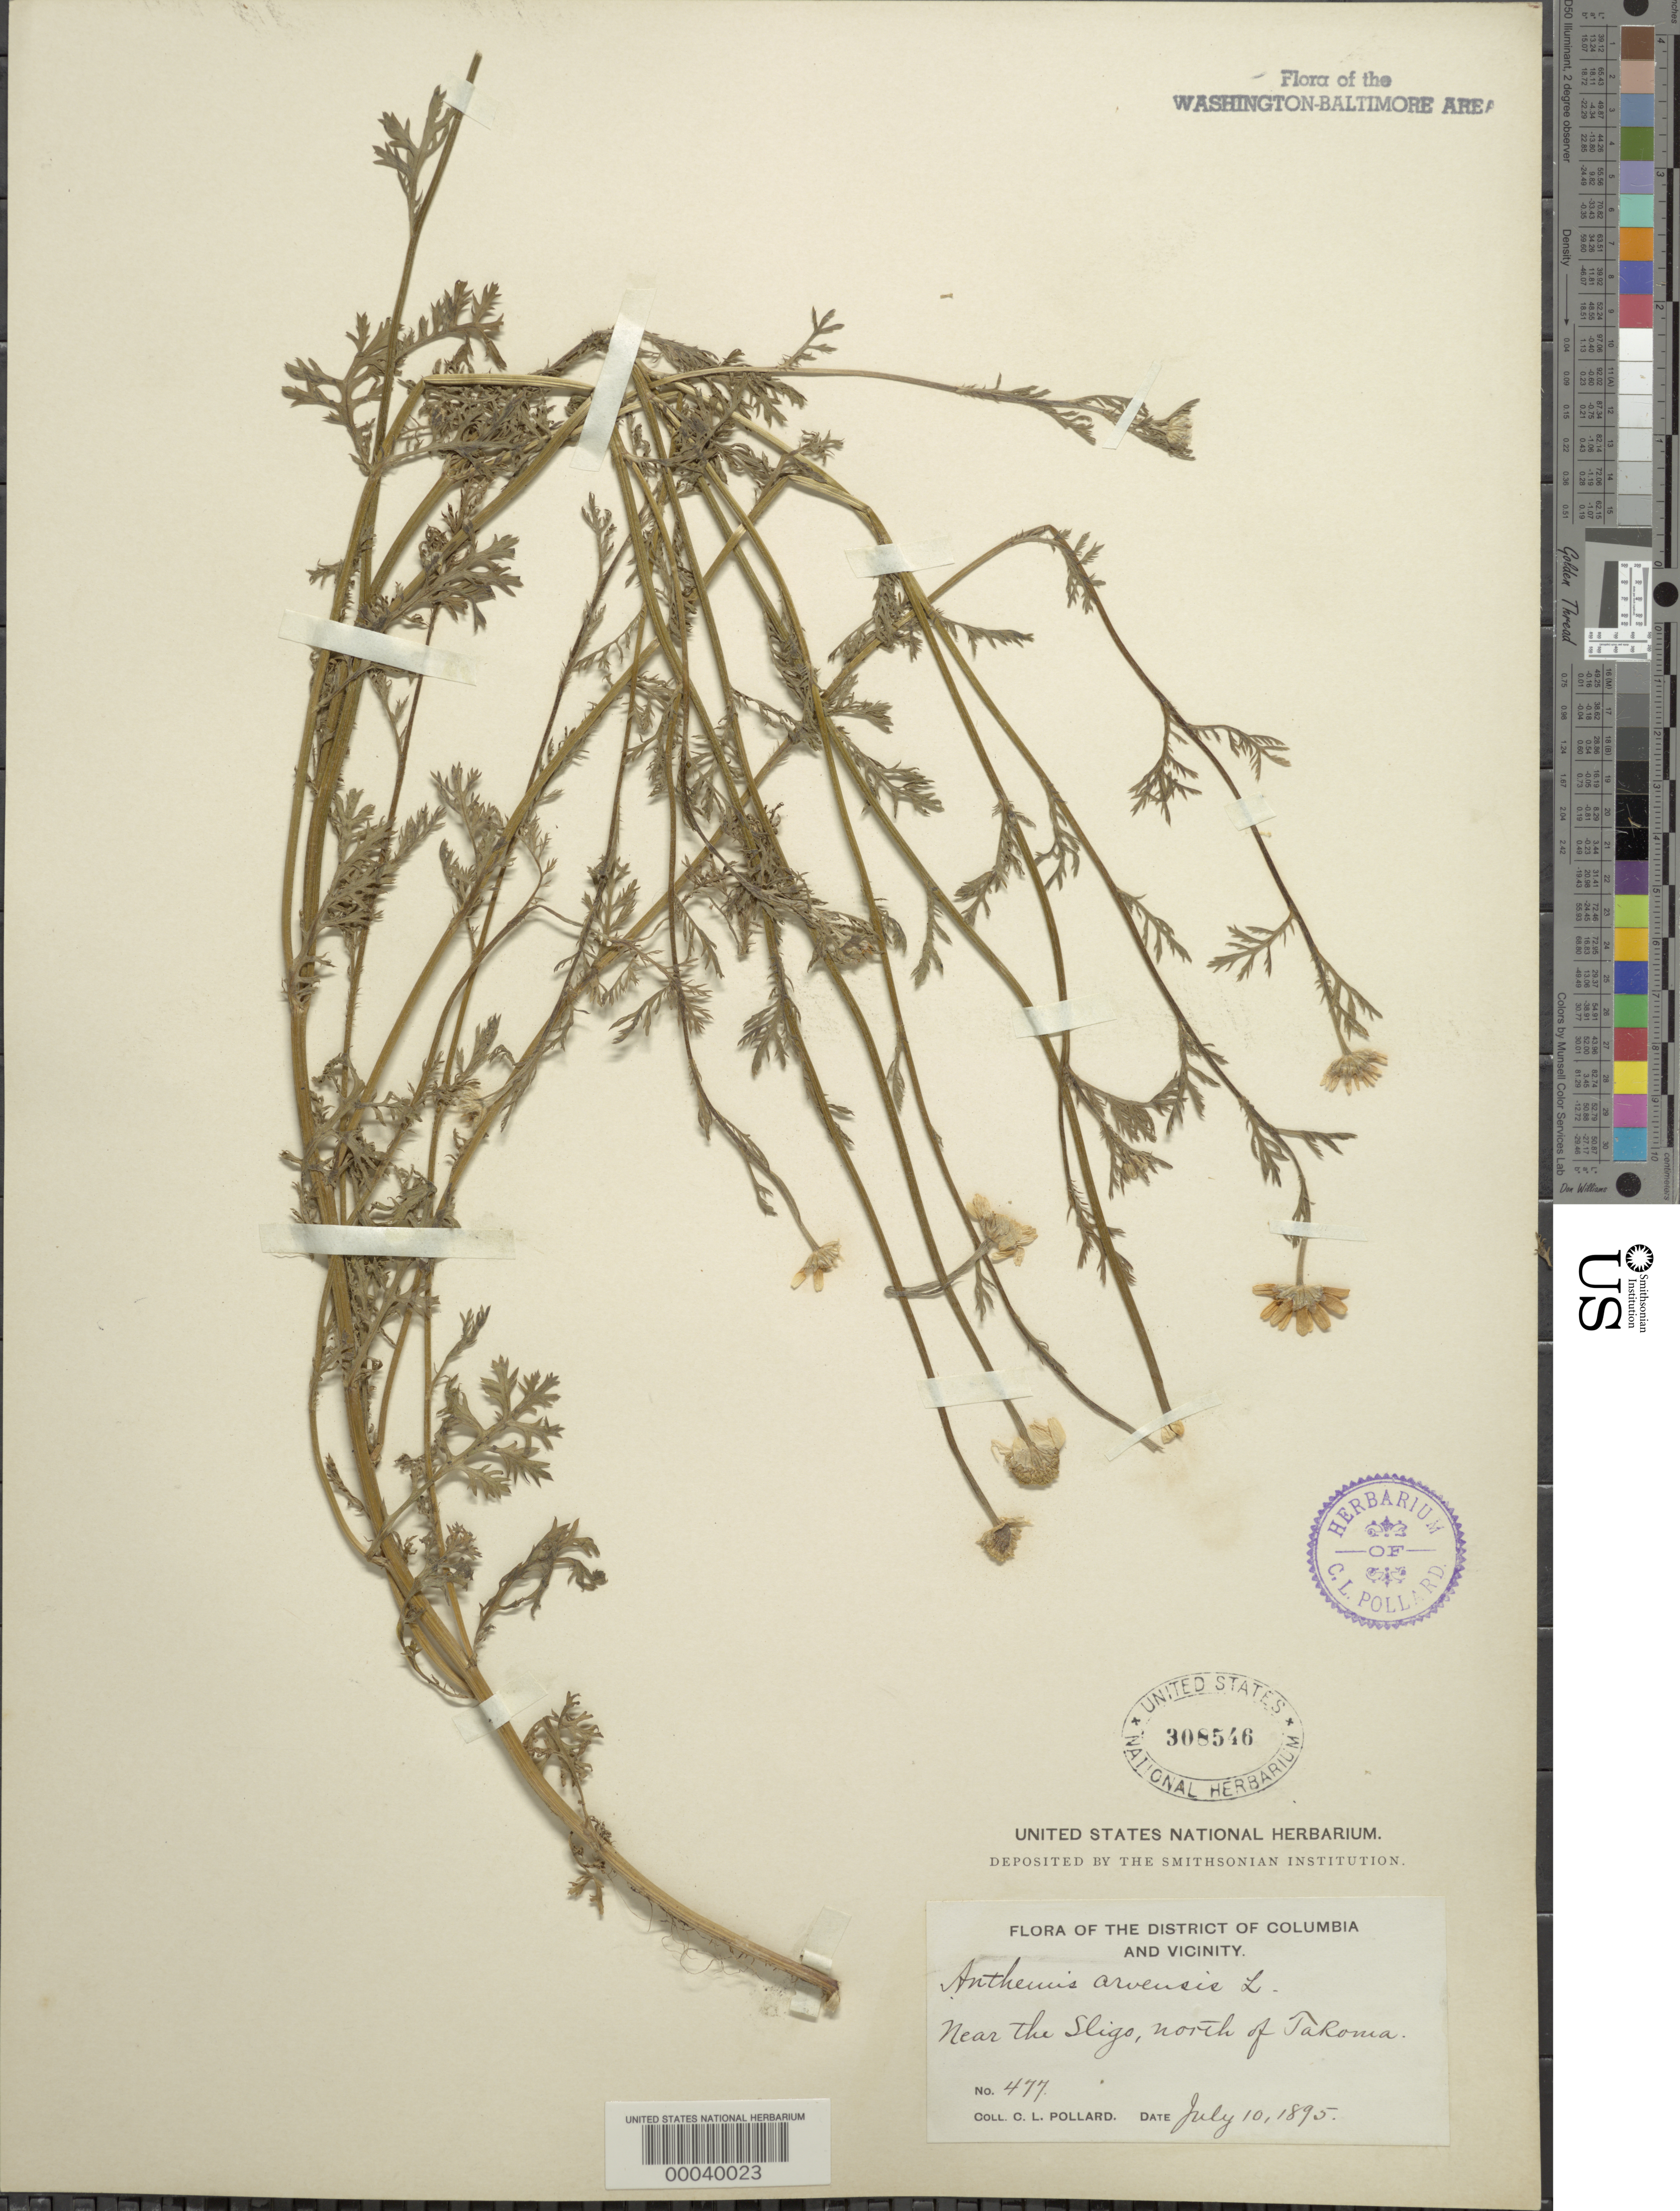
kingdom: Plantae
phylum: Tracheophyta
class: Magnoliopsida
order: Asterales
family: Asteraceae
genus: Anthemis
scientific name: Anthemis arvensis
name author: L.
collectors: C. L. Pollard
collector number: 477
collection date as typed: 10 Jul 1895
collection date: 1895-07-10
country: United States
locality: Near Sligo north of Takoma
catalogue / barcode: US 308546